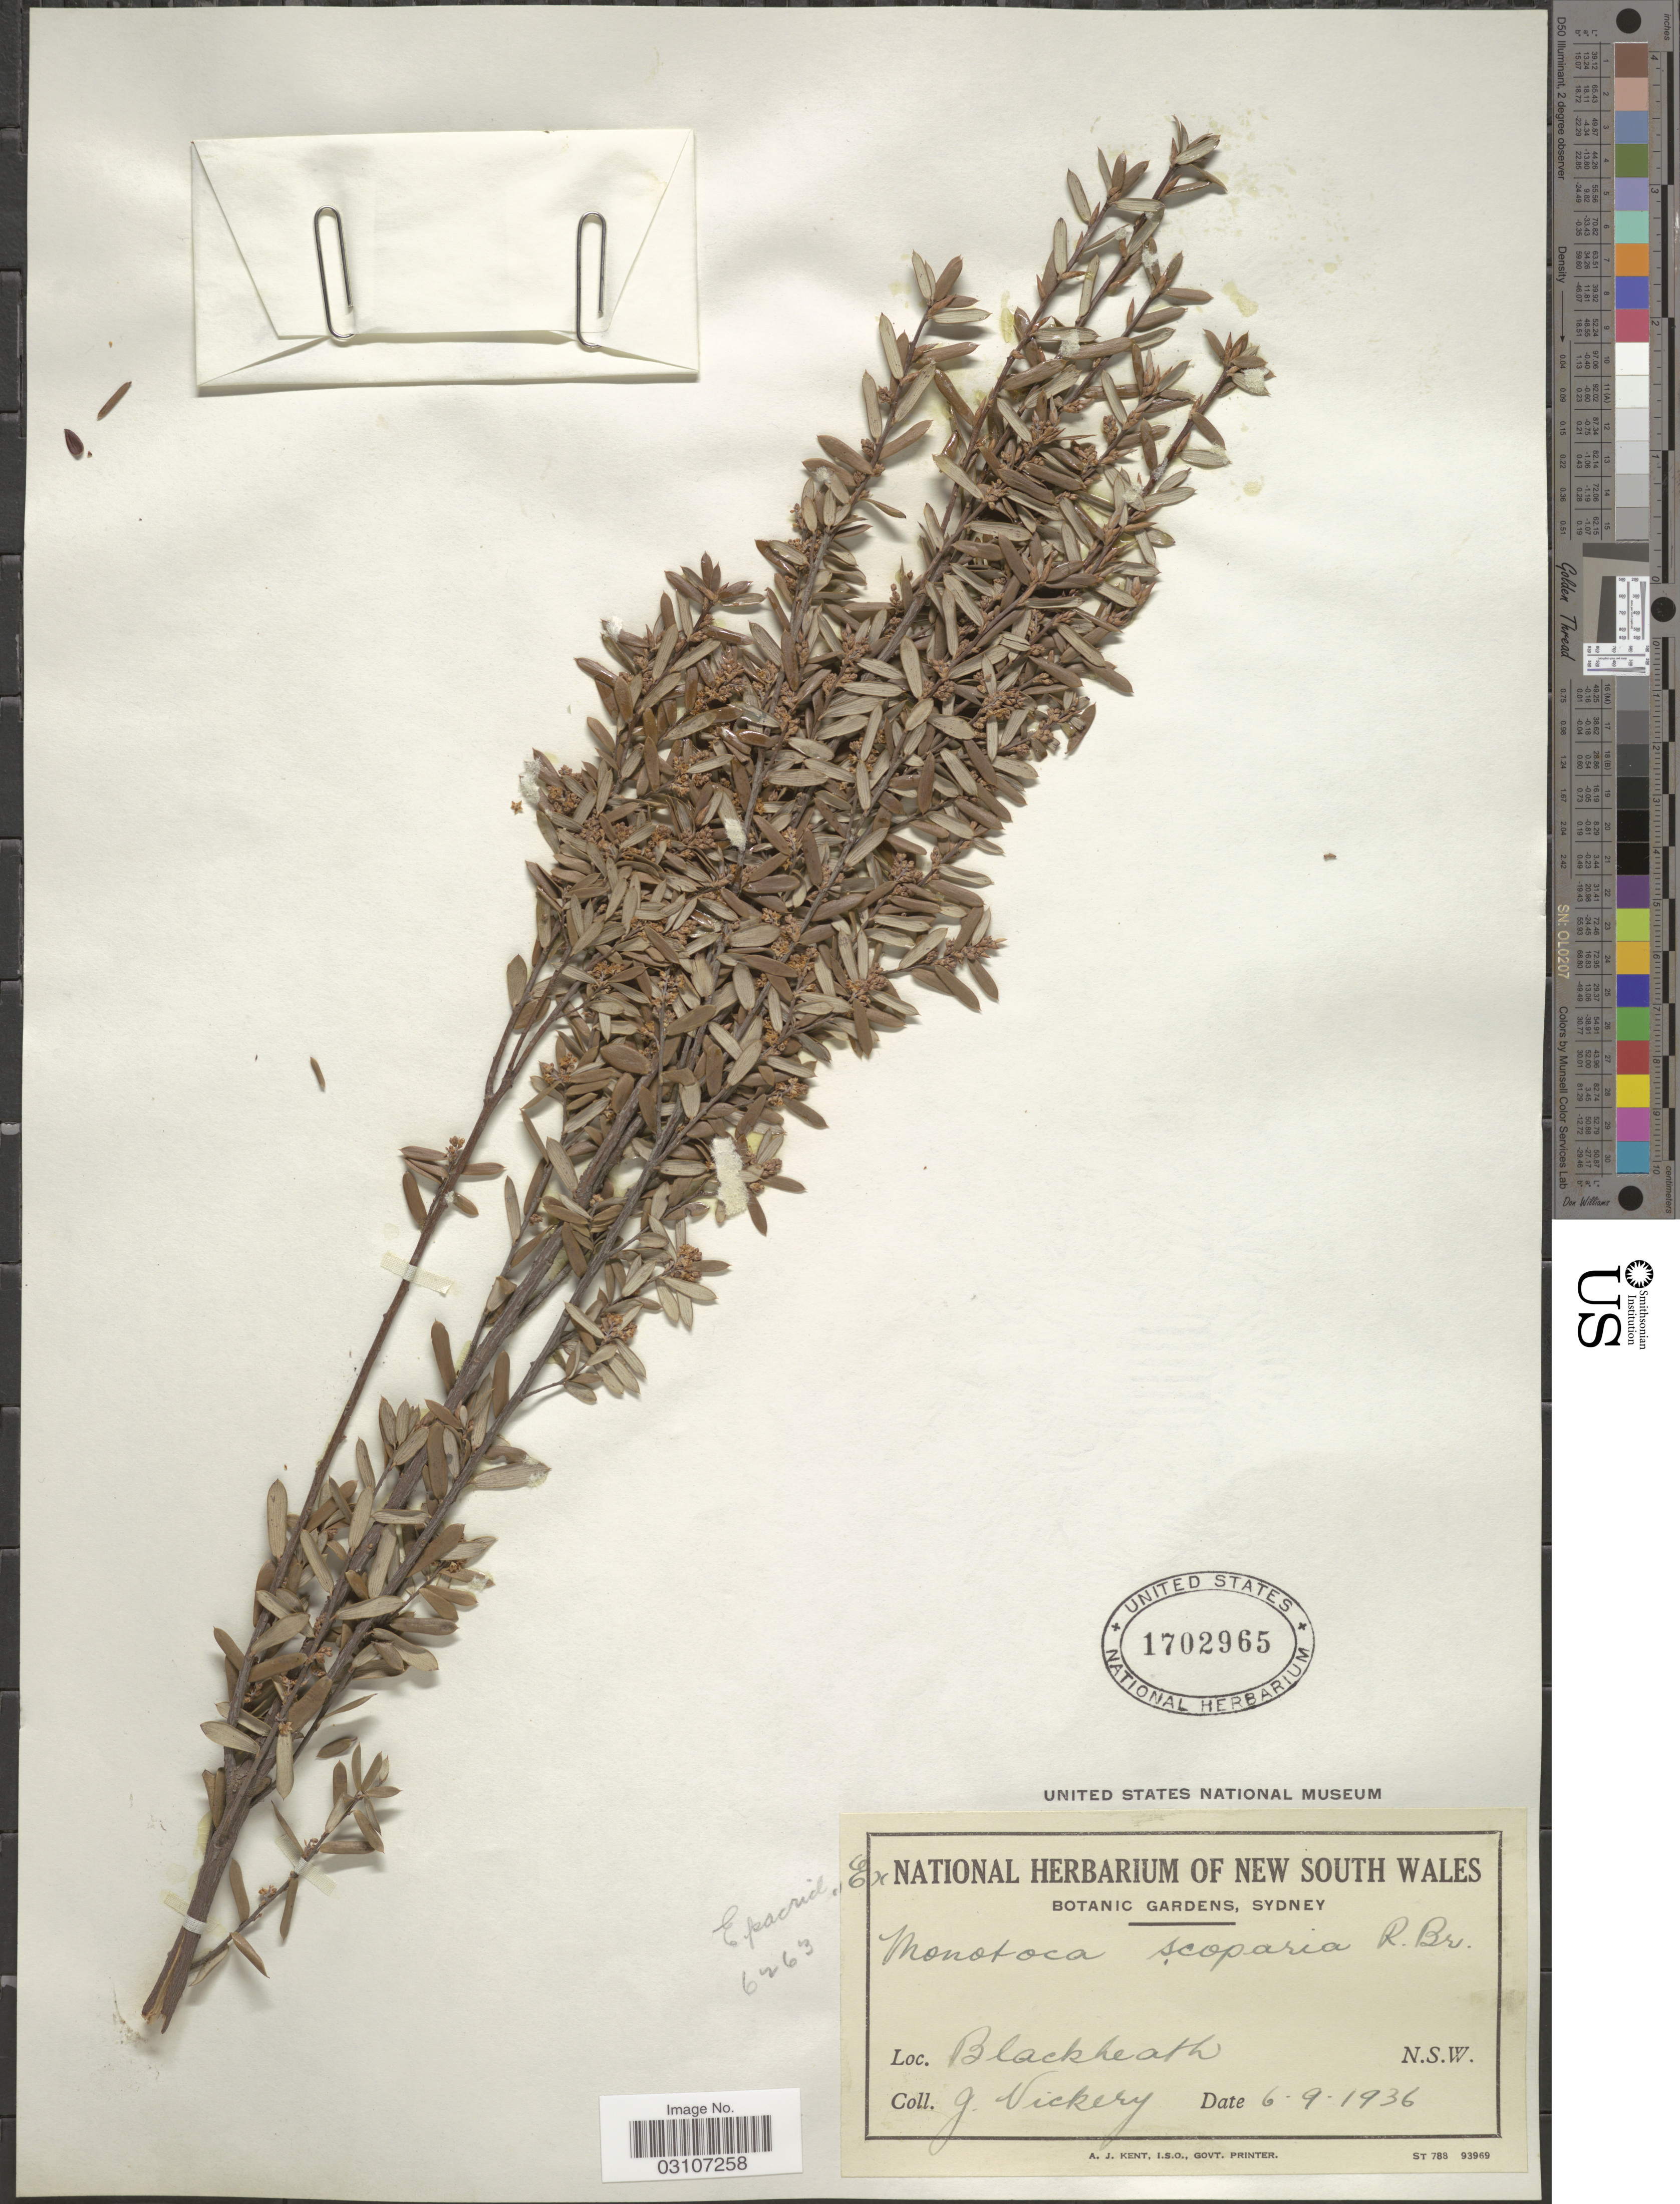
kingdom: Plantae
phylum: Tracheophyta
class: Magnoliopsida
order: Ericales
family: Ericaceae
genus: Monotoca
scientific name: Monotoca scoparia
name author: (Sm.) R. Br.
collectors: J. Vickery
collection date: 1936-09-06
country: Australia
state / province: New South Wales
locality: Blackheath.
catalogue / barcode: US 1702965